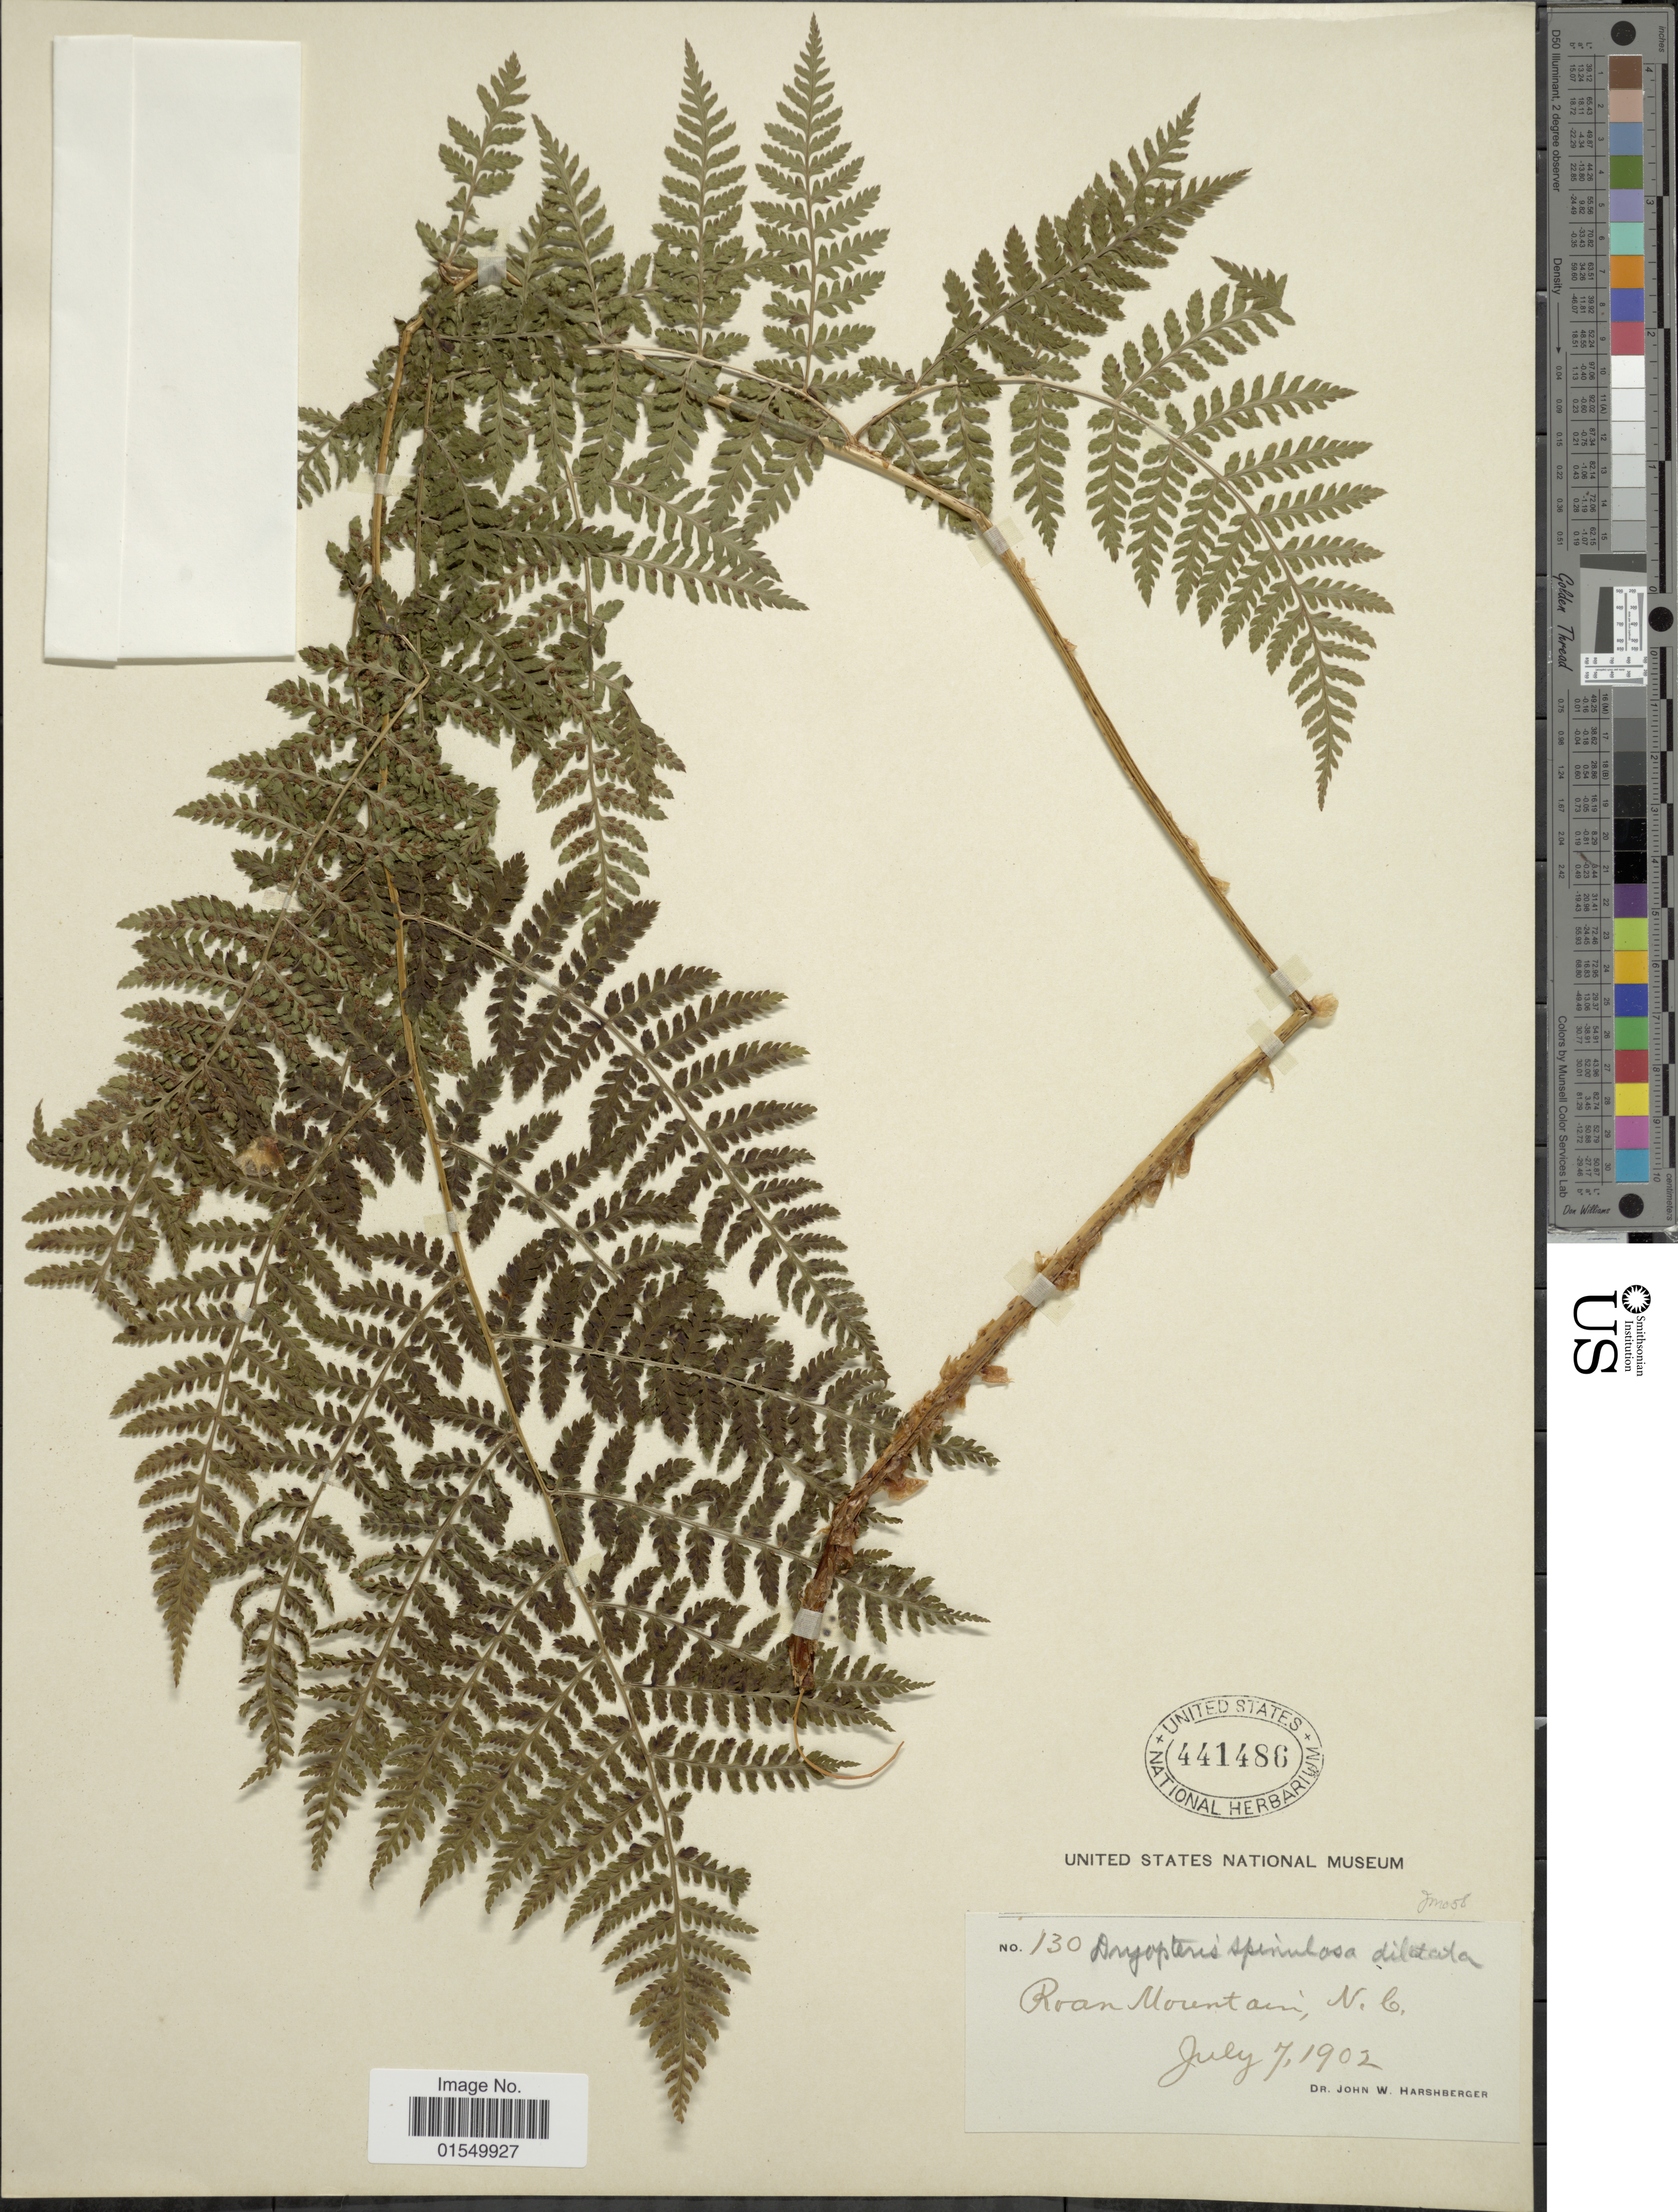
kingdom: Plantae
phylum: Tracheophyta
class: Polypodiopsida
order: Polypodiales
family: Dryopteridaceae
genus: Dryopteris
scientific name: Dryopteris campyloptera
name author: Clarkson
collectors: J. W. Harshberger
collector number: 130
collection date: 1902-07-07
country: United States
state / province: North Carolina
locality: Roan Mountain, N. C.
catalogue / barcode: US 441486